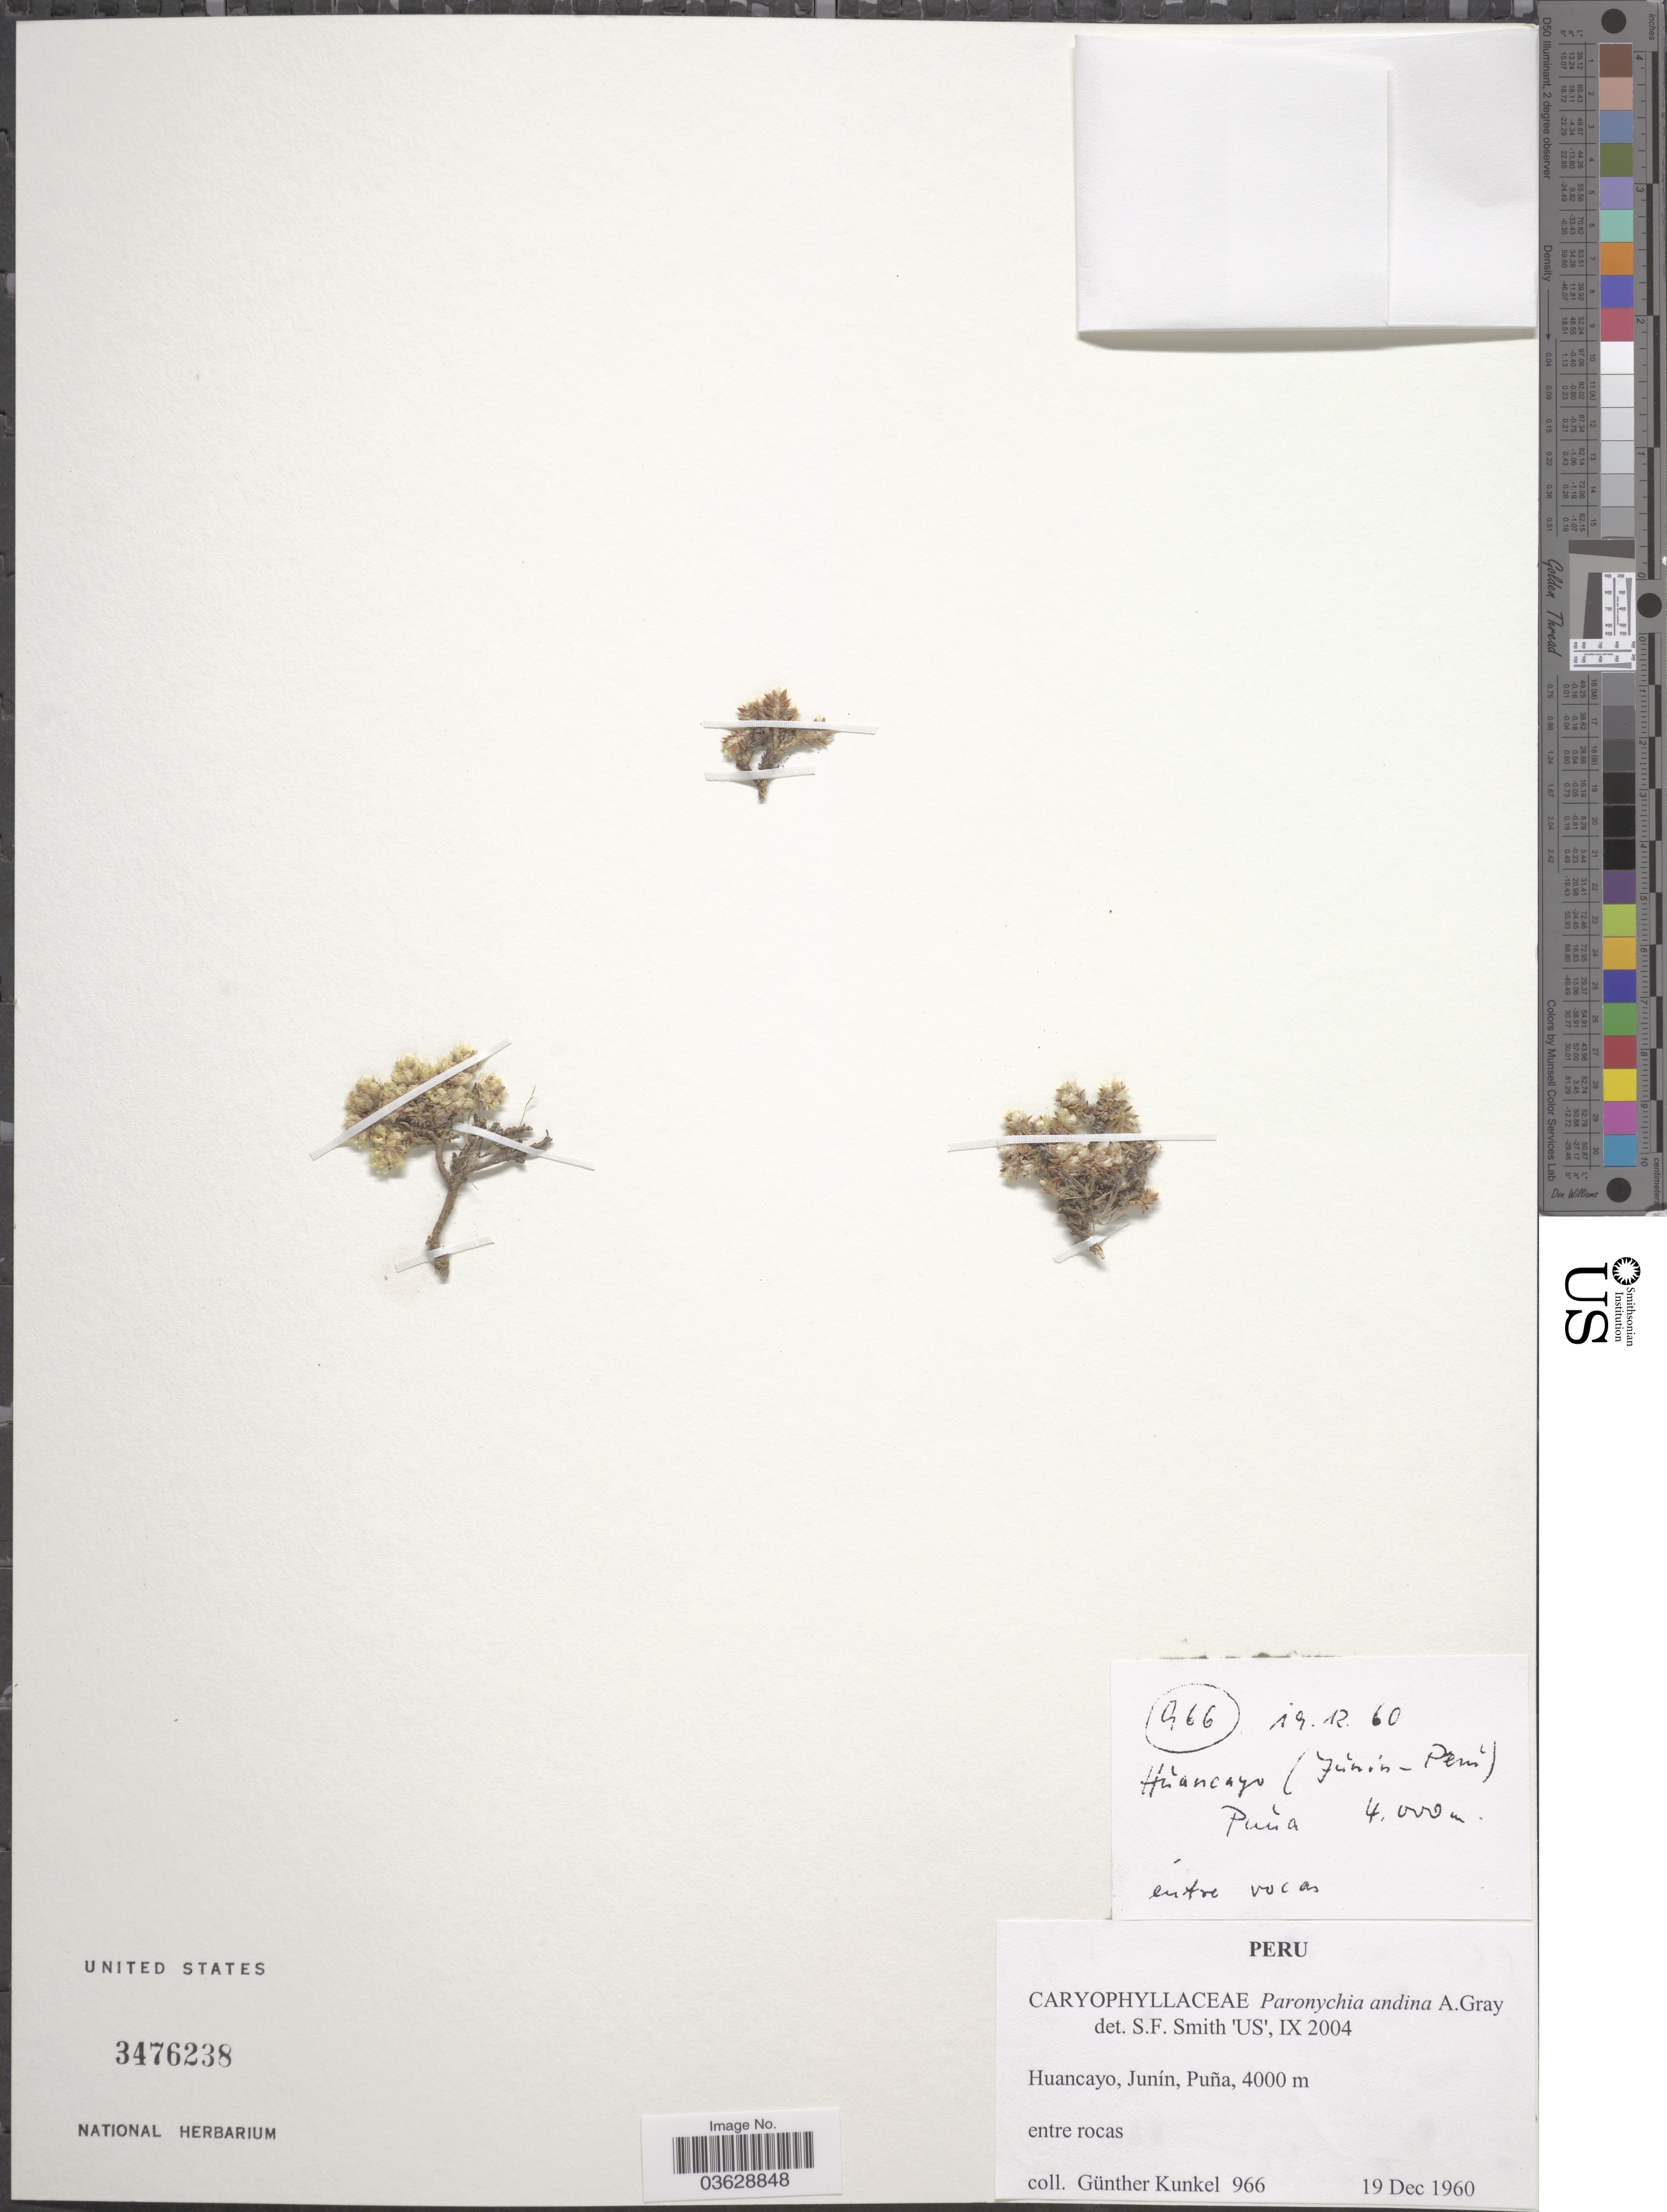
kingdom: Plantae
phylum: Tracheophyta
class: Magnoliopsida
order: Caryophyllales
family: Caryophyllaceae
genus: Paronychia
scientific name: Paronychia andina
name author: A. Gray in Wilkes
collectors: G. Kunkel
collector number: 966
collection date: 1960-12-19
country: Peru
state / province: Junín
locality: Huancayo, Junín, Puña.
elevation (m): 4000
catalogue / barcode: US 3476238